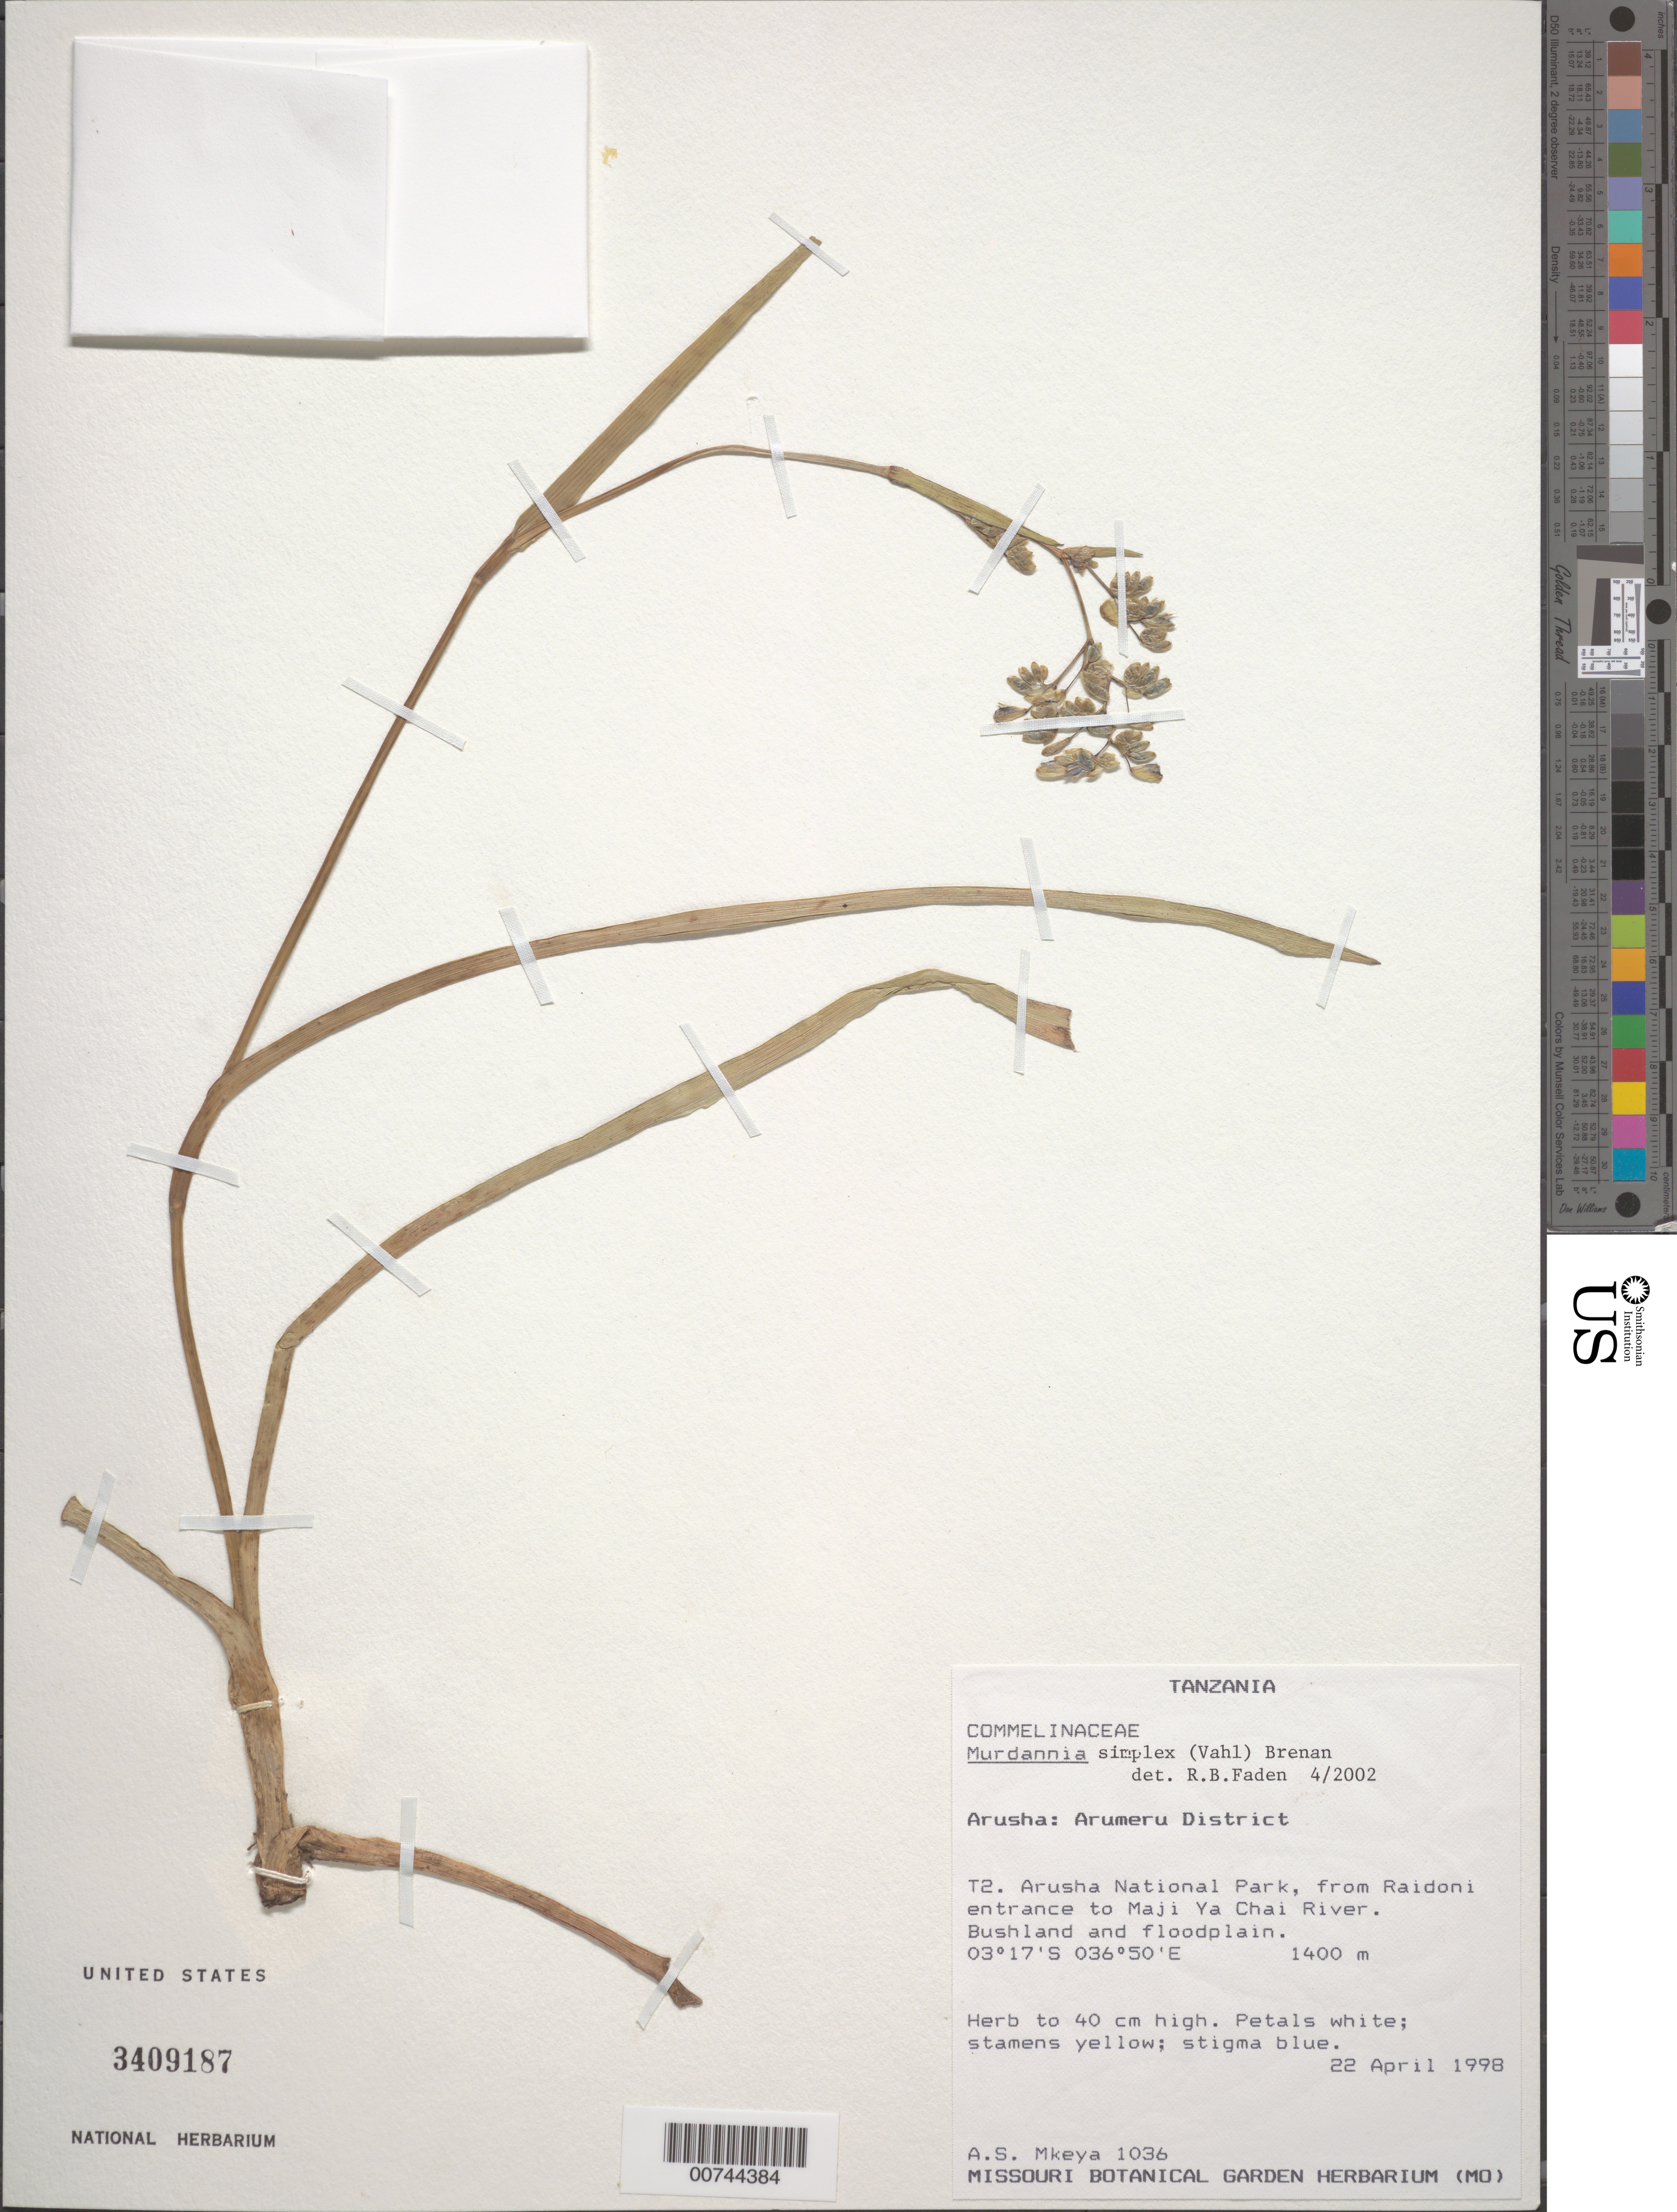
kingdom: Plantae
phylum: Tracheophyta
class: Liliopsida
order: Commelinales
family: Commelinaceae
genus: Murdannia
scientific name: Murdannia simplex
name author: (Vahl) Brenan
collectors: A. Mkeya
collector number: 1036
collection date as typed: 22 Apr 1998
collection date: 1998-04-22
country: Tanzania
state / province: Arusha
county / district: Arumeru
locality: T2, Arusha National Park, from Raidoni entrance to Maji Ya Chai River.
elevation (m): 1400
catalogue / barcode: US 3409187